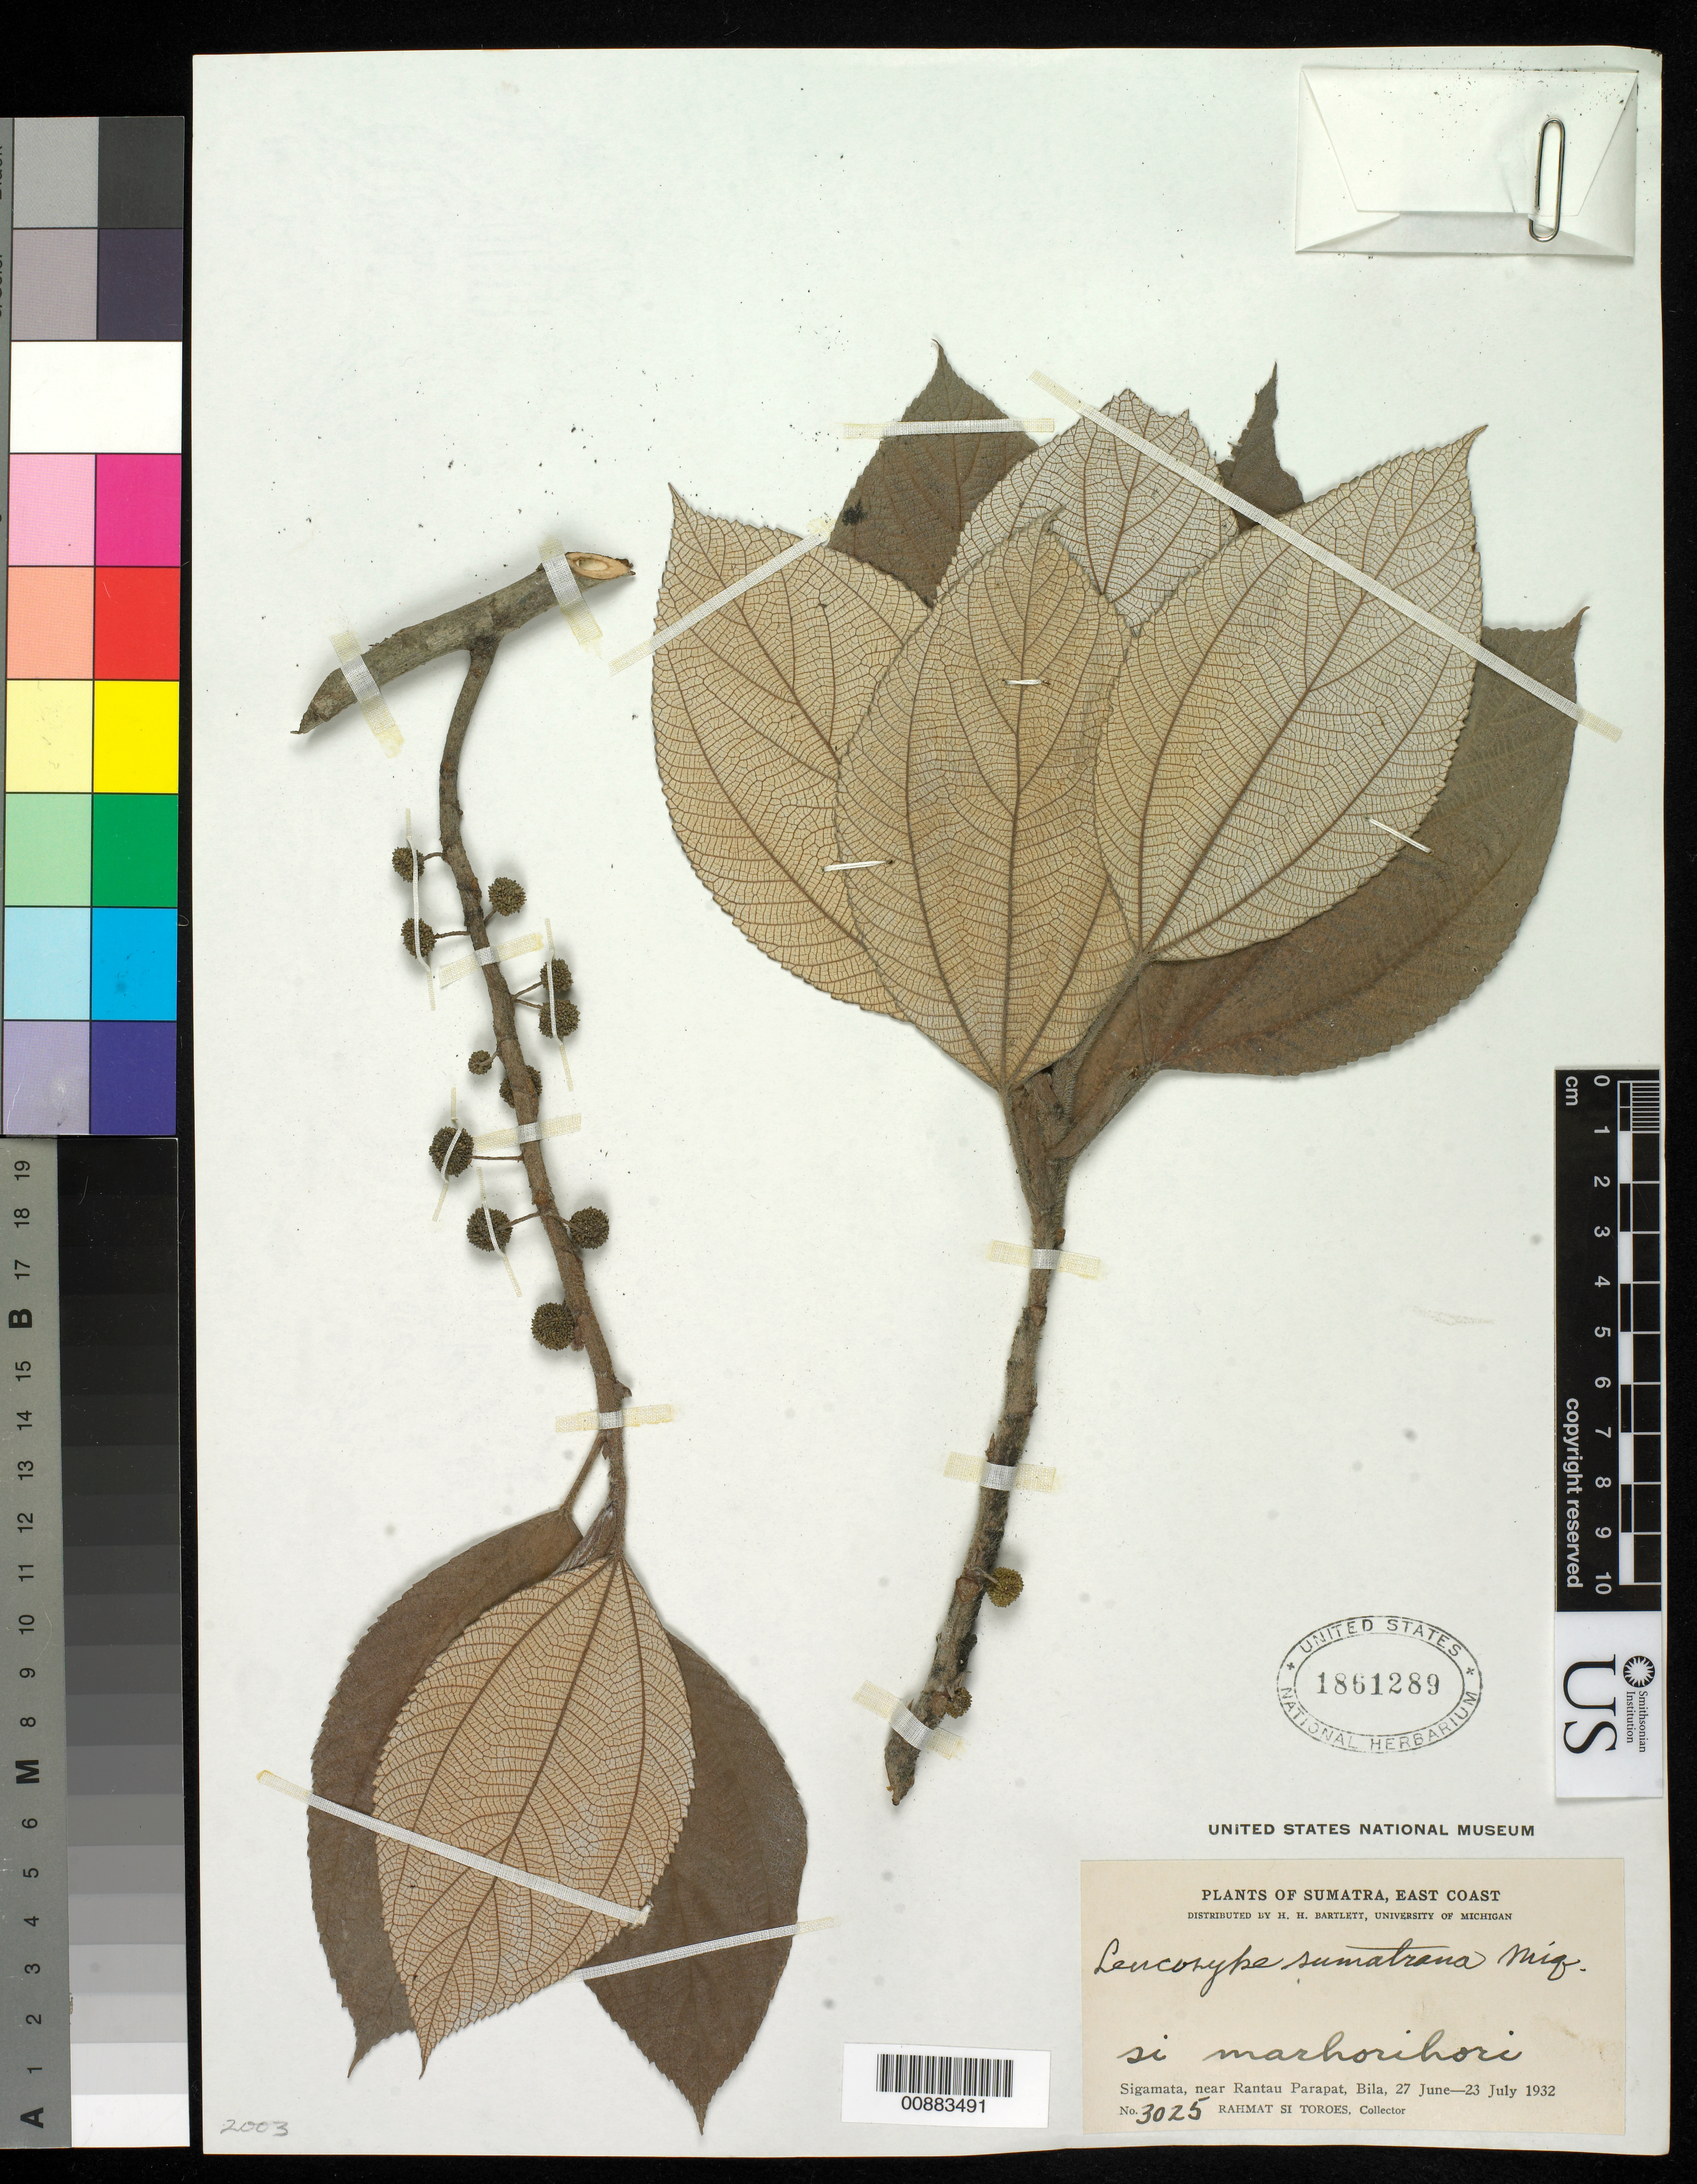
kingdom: Plantae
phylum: Tracheophyta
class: Magnoliopsida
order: Rosales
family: Urticaceae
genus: Leucosyke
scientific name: Leucosyke sumatrana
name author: Miq.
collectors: Rahmat Si Boeea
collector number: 3025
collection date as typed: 27 Jun 1932 to 23 Jul 1932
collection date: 1932-06-27/1932-07-23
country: Indonesia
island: Sumatra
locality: Sigamata, near Rantau parapat, Bila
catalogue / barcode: US 1861289